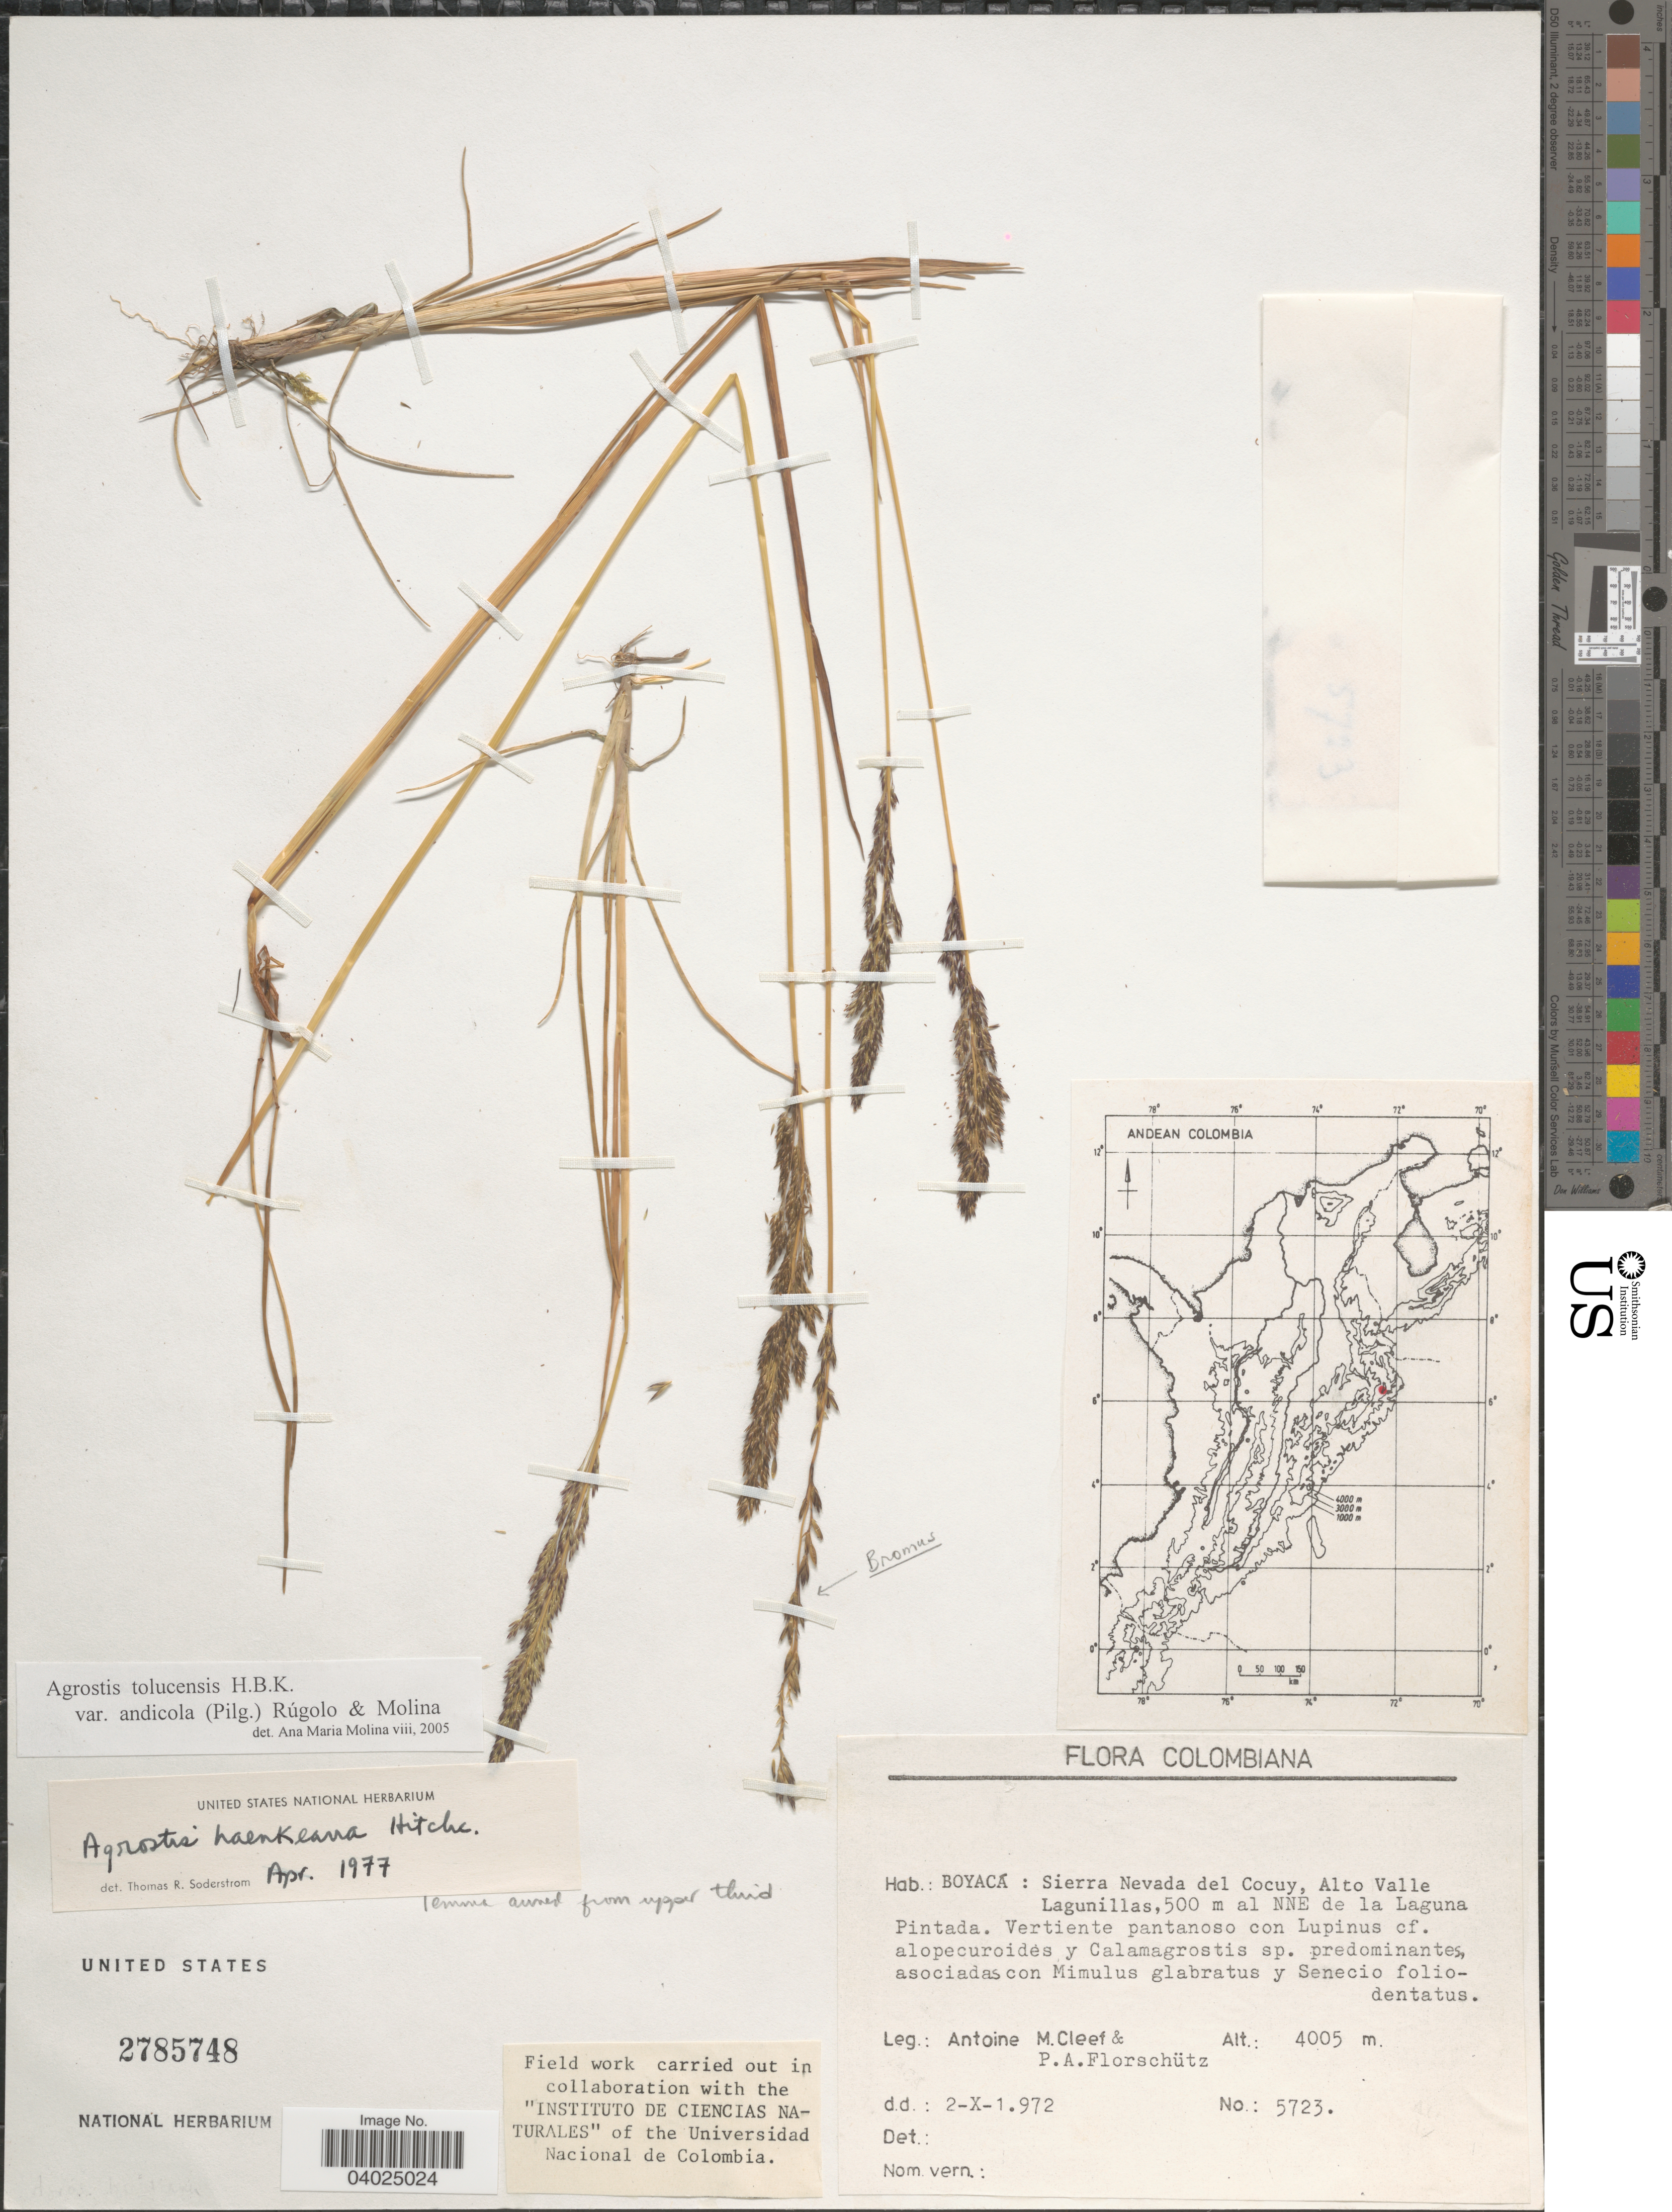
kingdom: Plantae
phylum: Tracheophyta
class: Liliopsida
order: Poales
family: Poaceae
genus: Agrostis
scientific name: Agrostis tolucensis var. andicola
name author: (Pilg.) Rúgolo & A.M. Molina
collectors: A. M. Cleef & P. Florschütz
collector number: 5723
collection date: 1972-10-02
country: Colombia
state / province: Boyacá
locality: Sierra Nevada del Cocuy, Alto Valle Lagunillas, 500 m al NNE de la Laguna Pintada.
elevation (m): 4005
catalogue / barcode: US 2785748